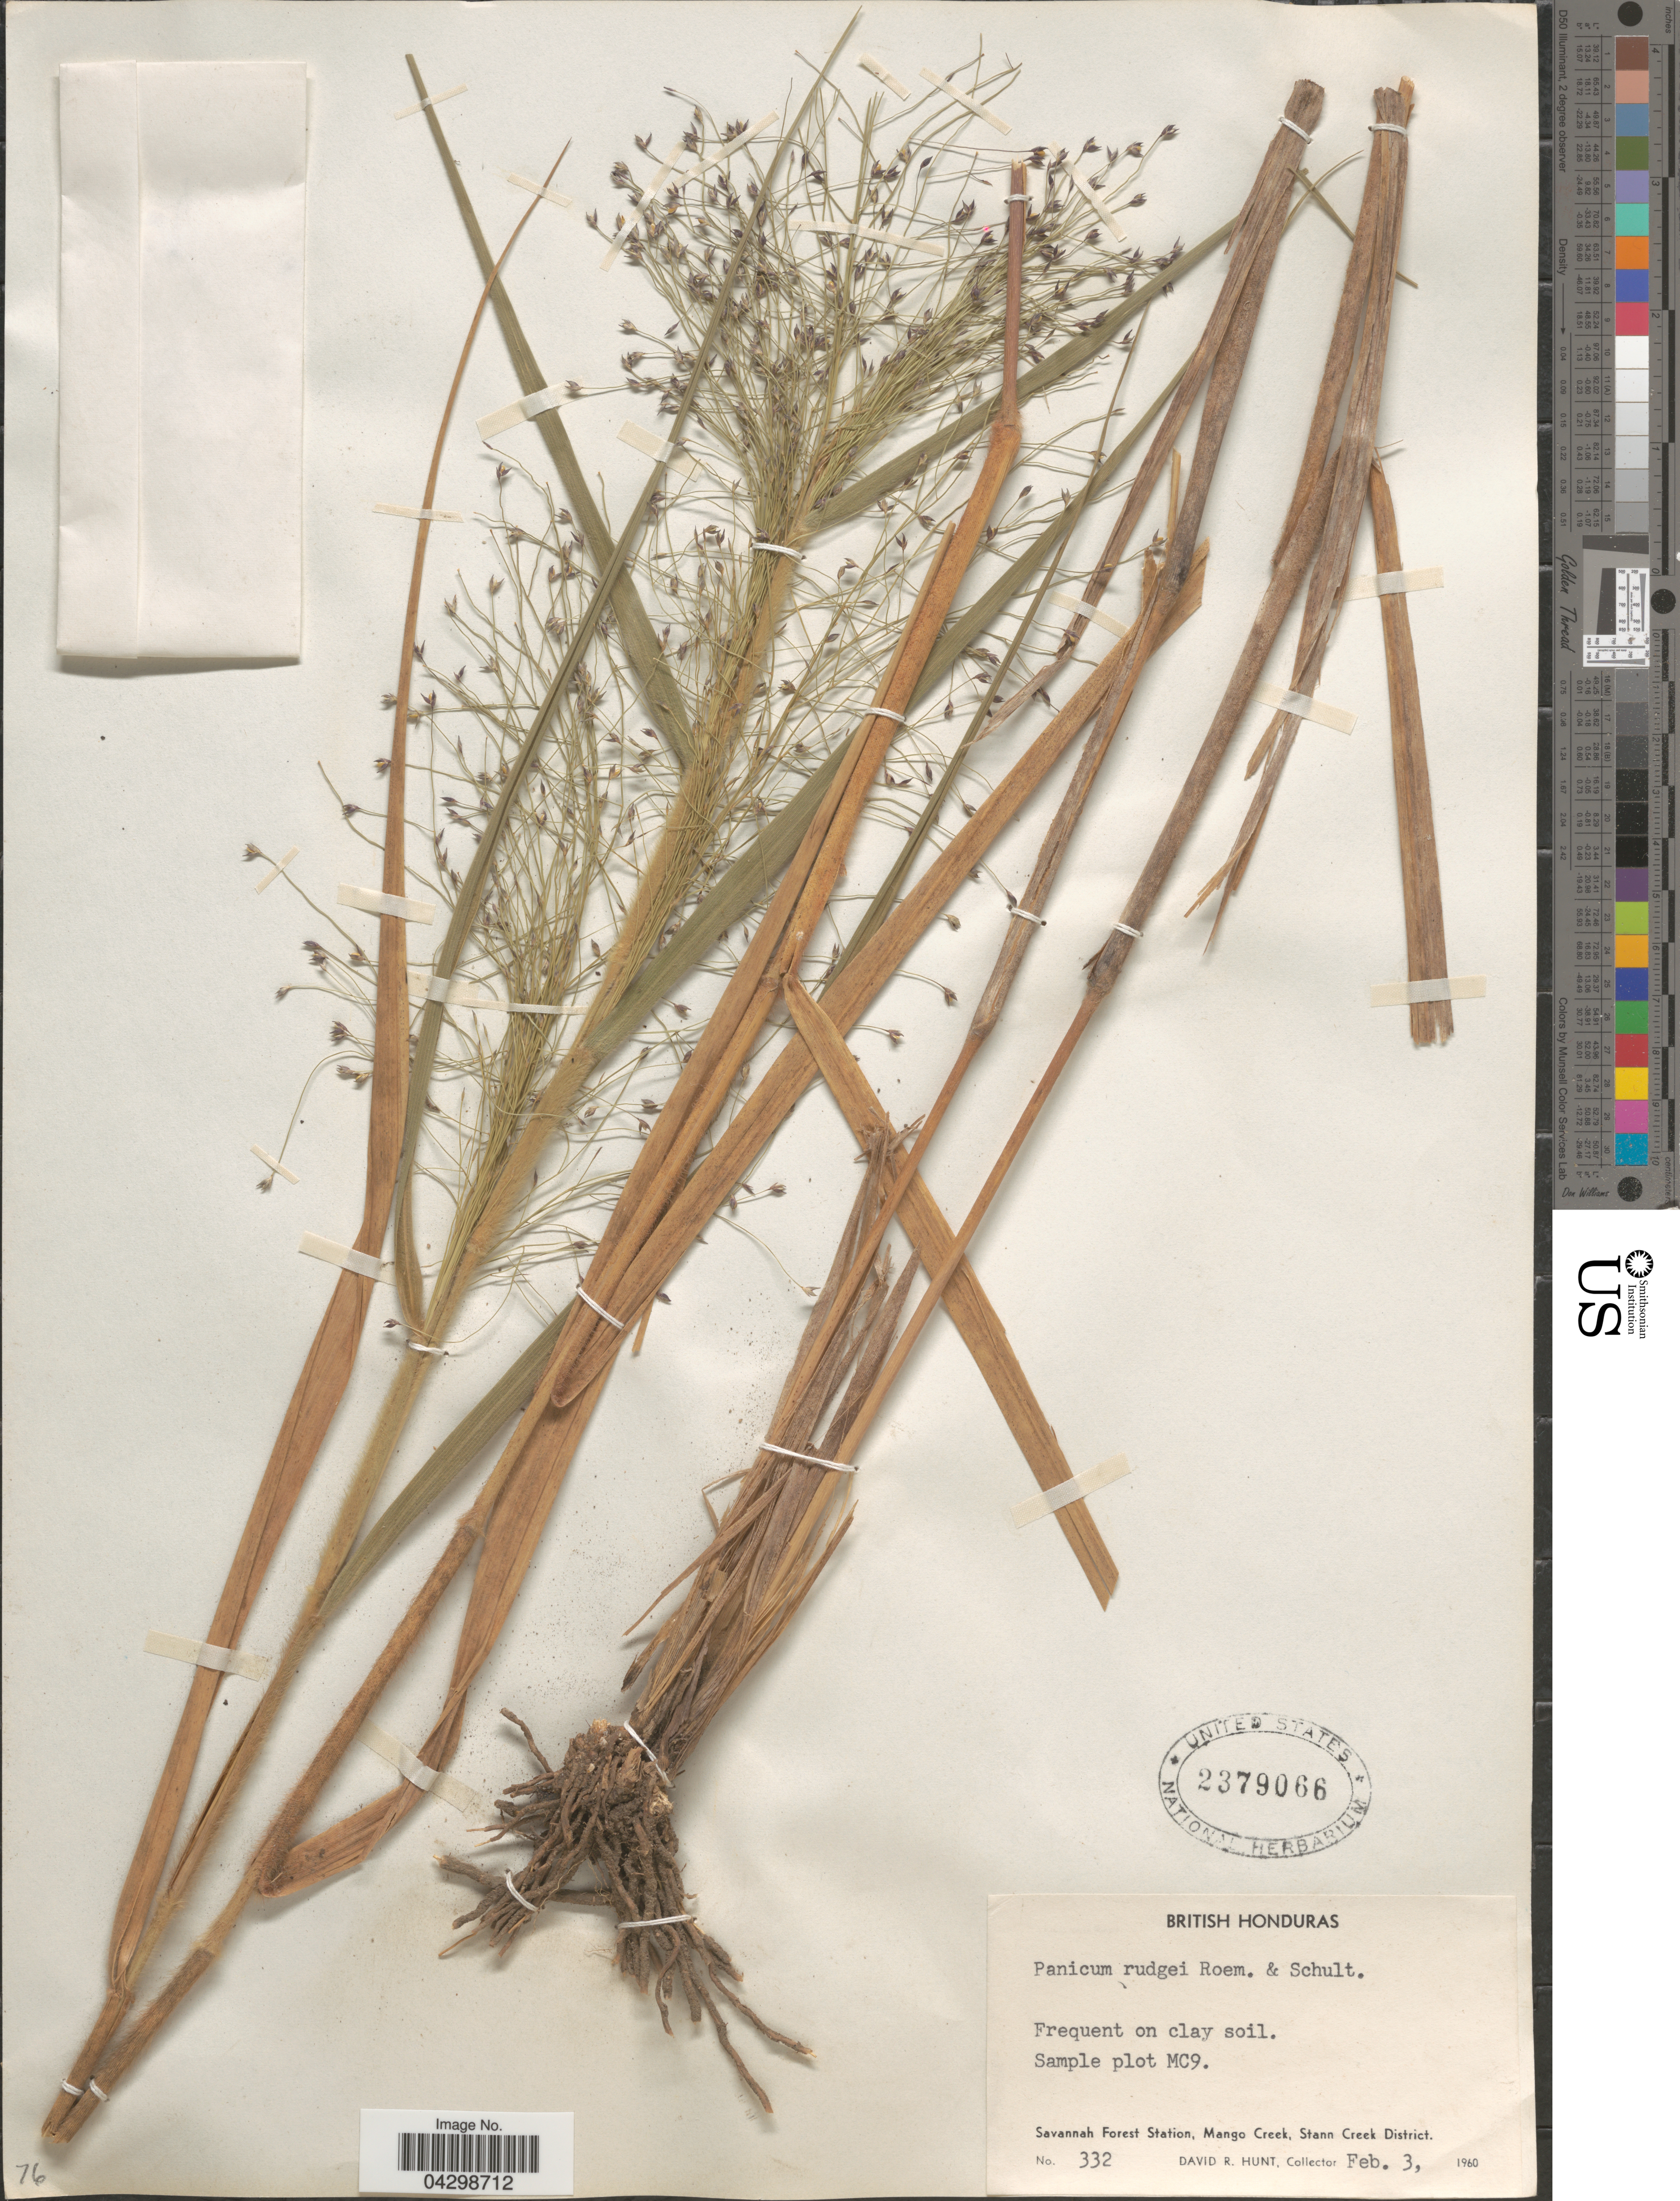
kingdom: Plantae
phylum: Tracheophyta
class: Liliopsida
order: Poales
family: Poaceae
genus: Panicum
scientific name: Panicum rudgei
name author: Roem. & Schult.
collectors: D. Hunt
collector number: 332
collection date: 1960-02-03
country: Belize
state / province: Stann Creek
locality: British Honduras. Sample plot MC9. Savannah Forest Station, Mango Creek, Stann Creek District.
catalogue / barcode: US 2379066